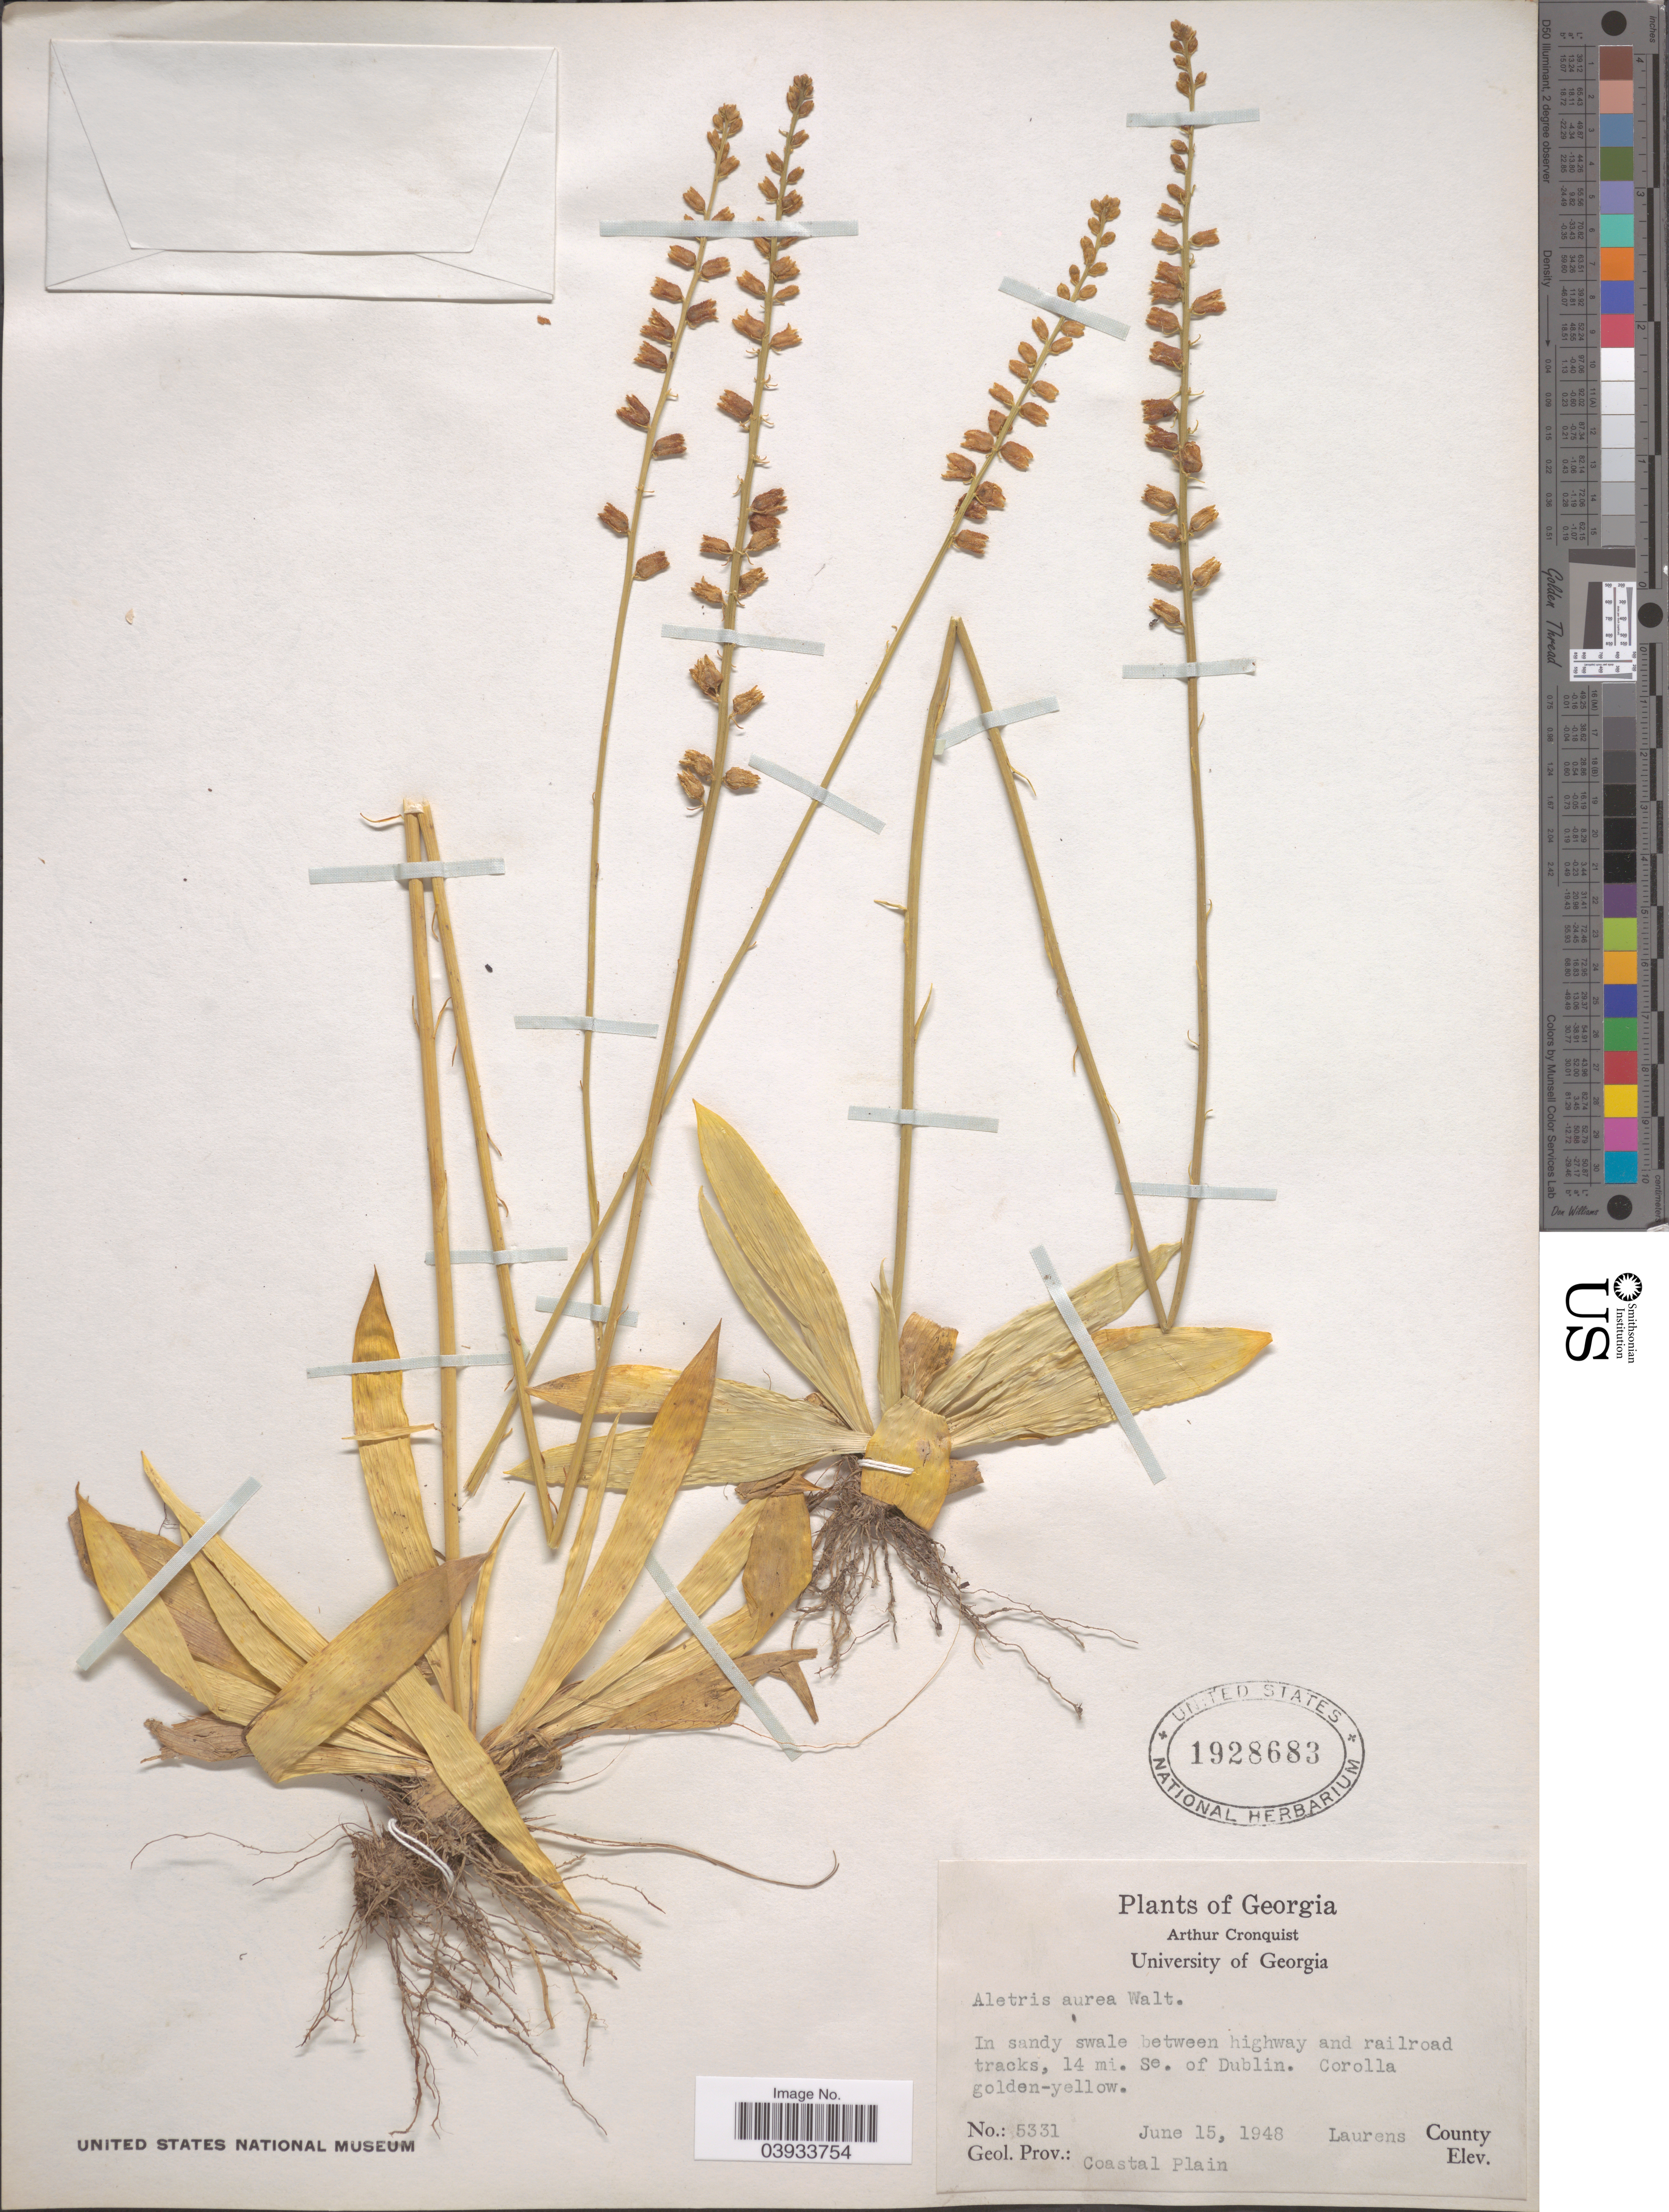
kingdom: Plantae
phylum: Tracheophyta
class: Liliopsida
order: Dioscoreales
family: Nartheciaceae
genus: Aletris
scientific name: Aletris aurea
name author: Walter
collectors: A. J. Cronquist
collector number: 5331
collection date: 1948-06-15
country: United States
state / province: Georgia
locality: Between highway and railroad tracks, 14 mi. Se. of Dublin. Laurens County. Coastal Plain.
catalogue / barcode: US 1928683